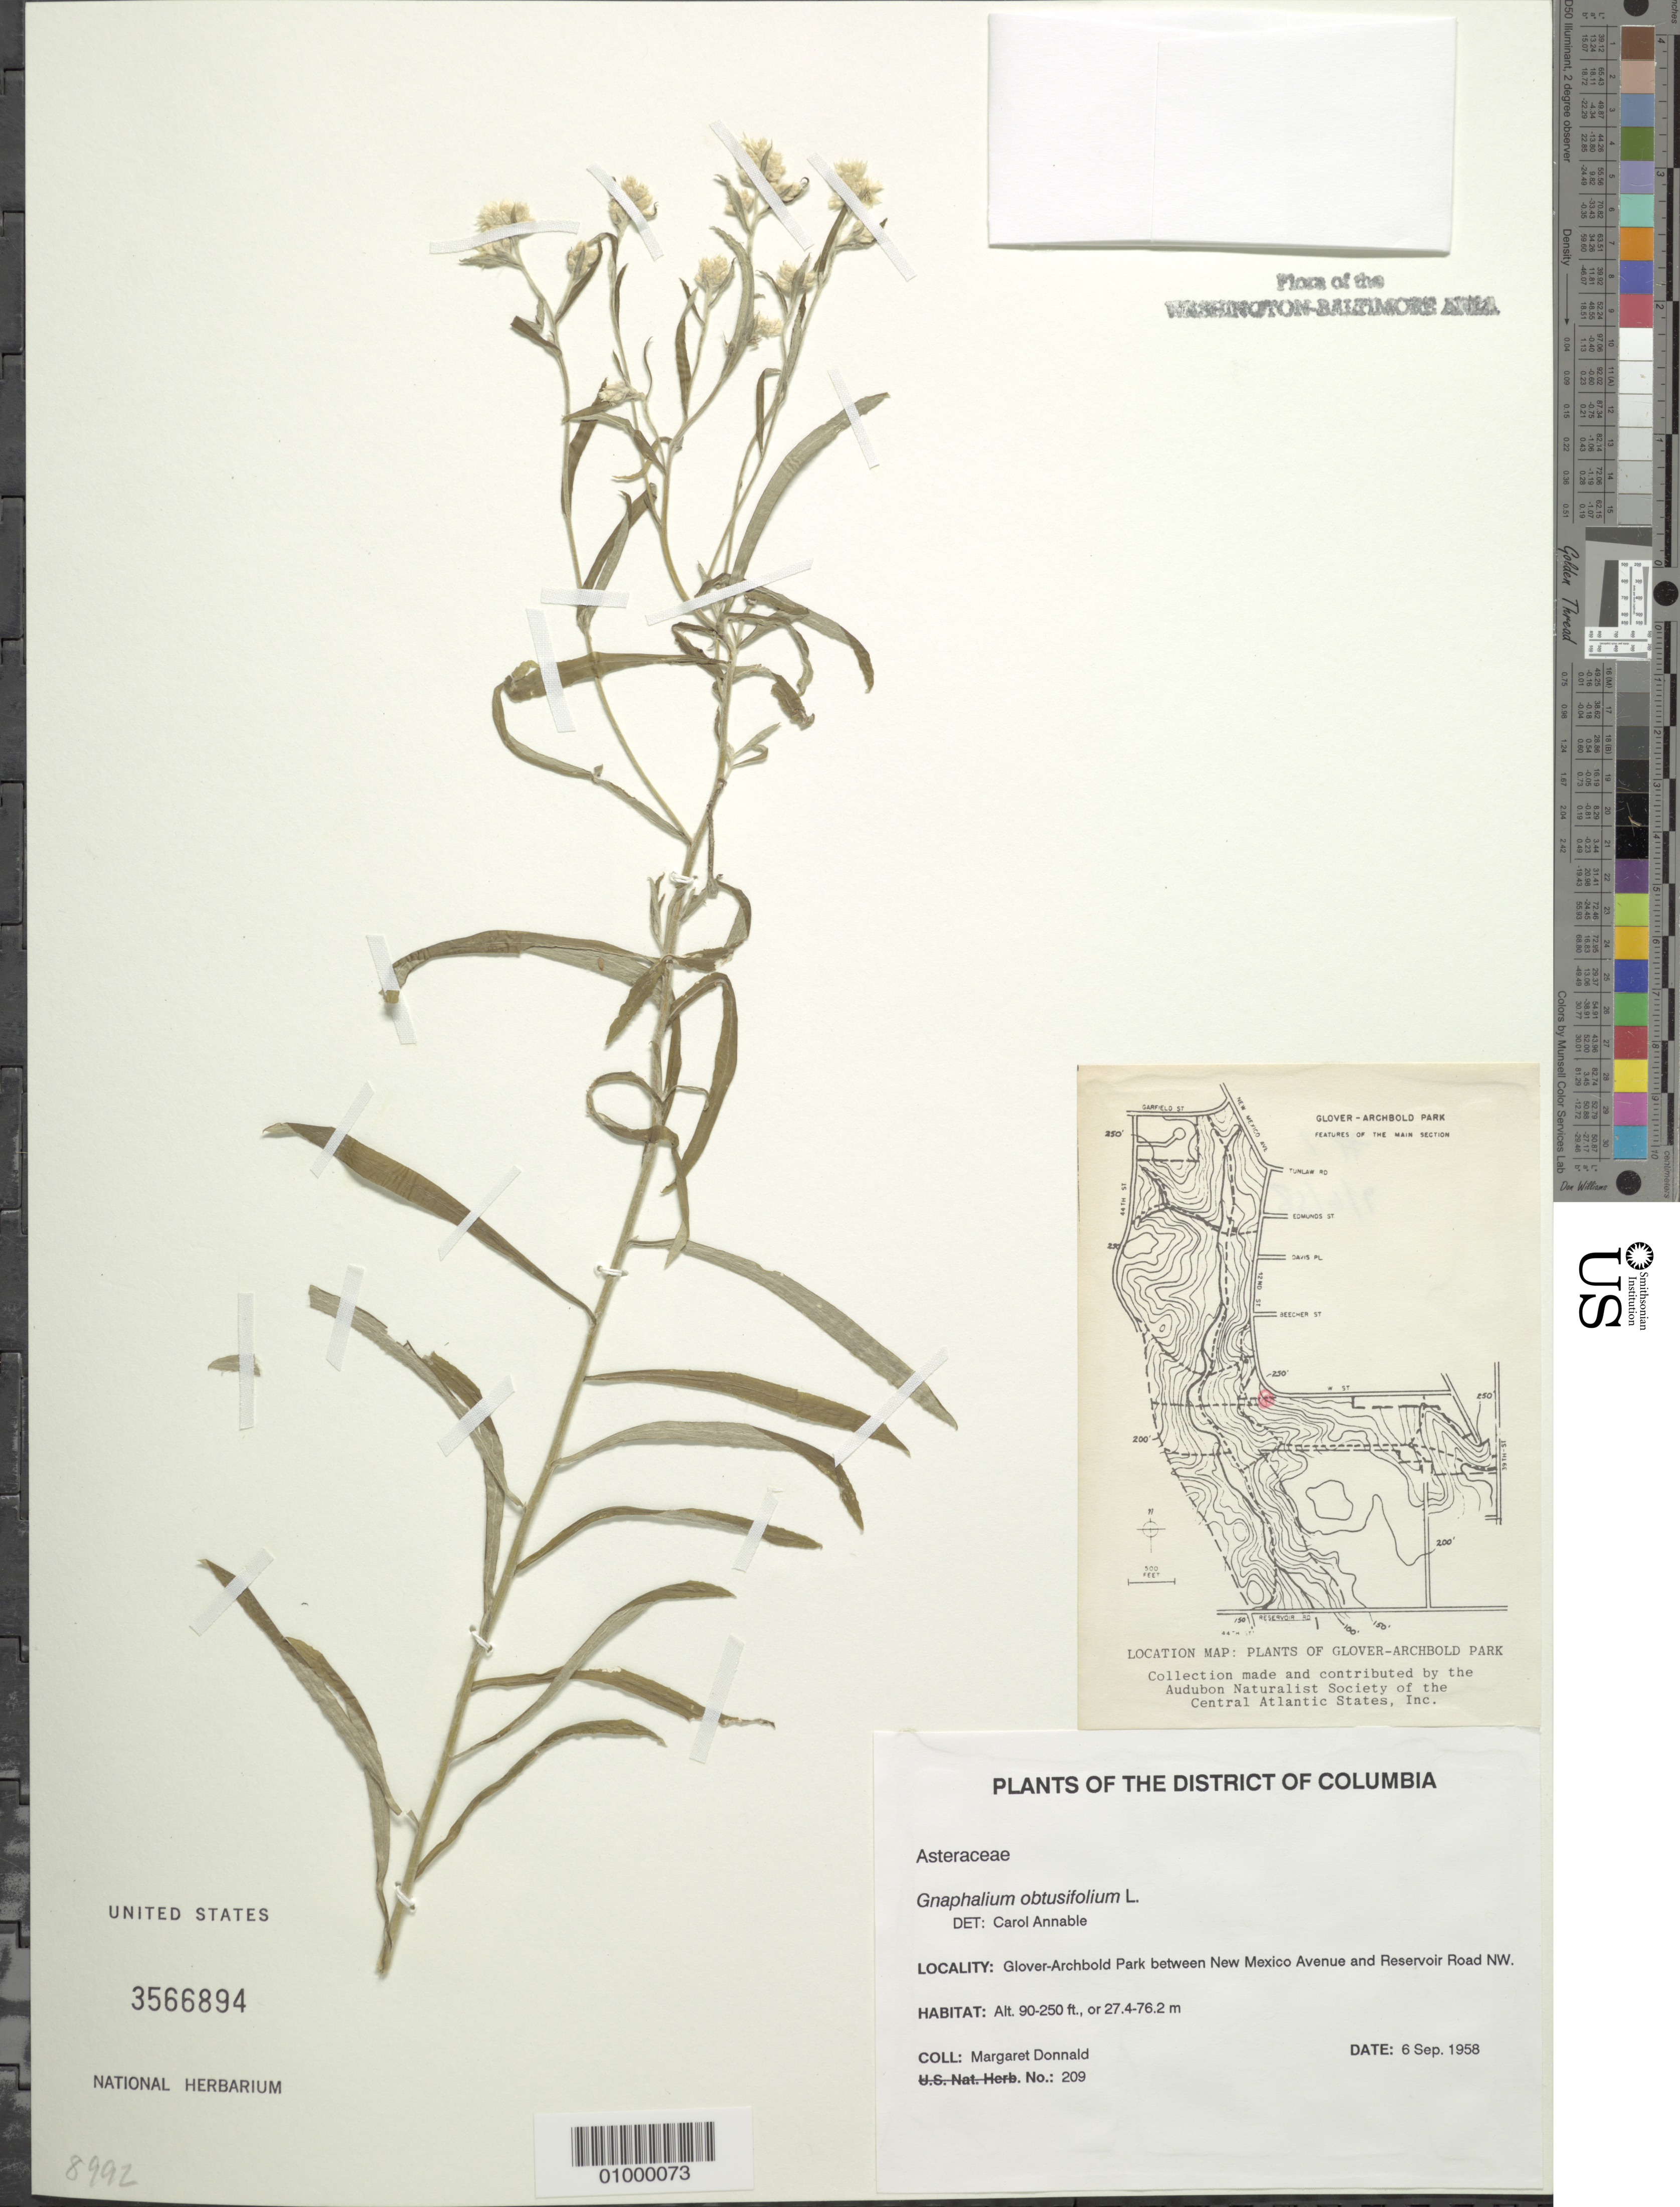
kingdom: Plantae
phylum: Tracheophyta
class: Magnoliopsida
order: Asterales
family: Asteraceae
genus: Pseudognaphalium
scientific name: Pseudognaphalium obtusifolium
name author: (L.) Hilliard & B.L. Burtt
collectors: M. Donnald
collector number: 209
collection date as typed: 6 Sep 1958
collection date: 1958-09-06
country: United States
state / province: District of Columbia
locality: Glover-Archbold Park between New Mexico Avenue and Reservoir Road NW.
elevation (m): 27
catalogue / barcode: US 3566894